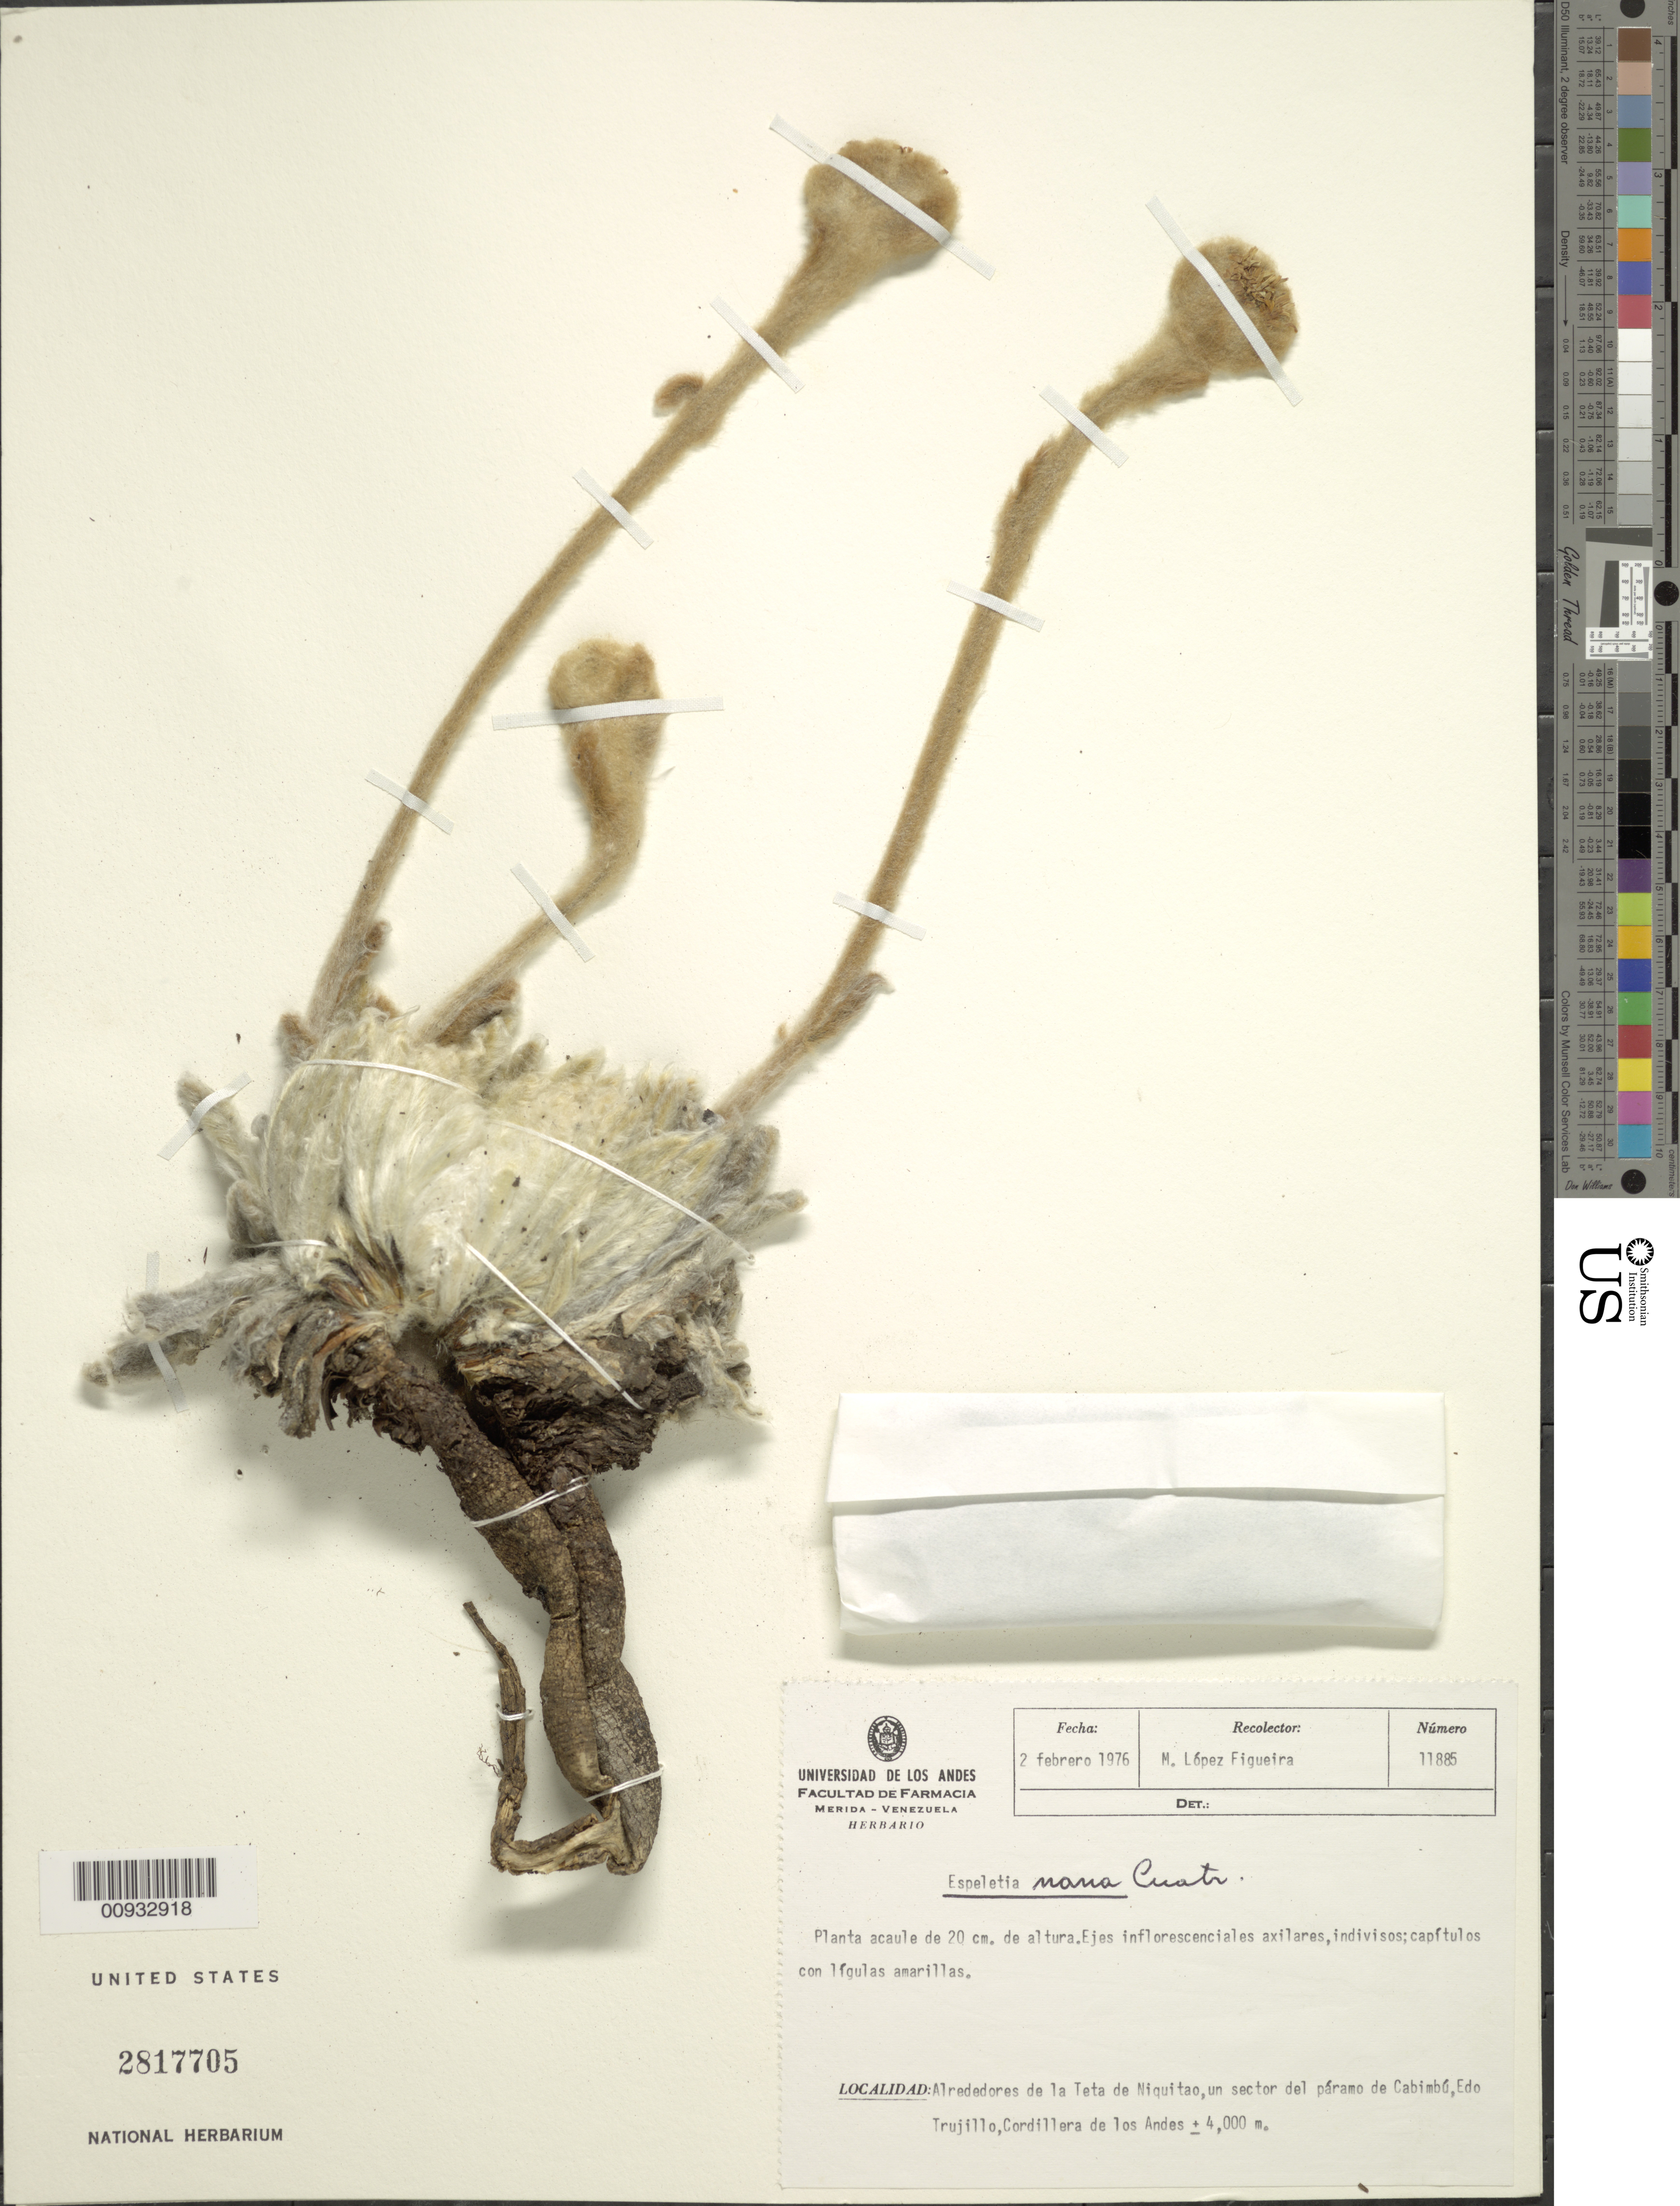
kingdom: Plantae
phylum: Tracheophyta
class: Magnoliopsida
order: Asterales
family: Asteraceae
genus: Espeletia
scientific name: Espeletia nana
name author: Cuatrec.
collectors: M. López Figueiras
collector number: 11885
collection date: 1976-02-02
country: Venezuela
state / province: Trujillo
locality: Páramo de Cabimbú. Alrededores de la Teta de Niquitao, un sector del páramo de Cabimbú, Cordillera de los Andes.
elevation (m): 4000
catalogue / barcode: US 2817705